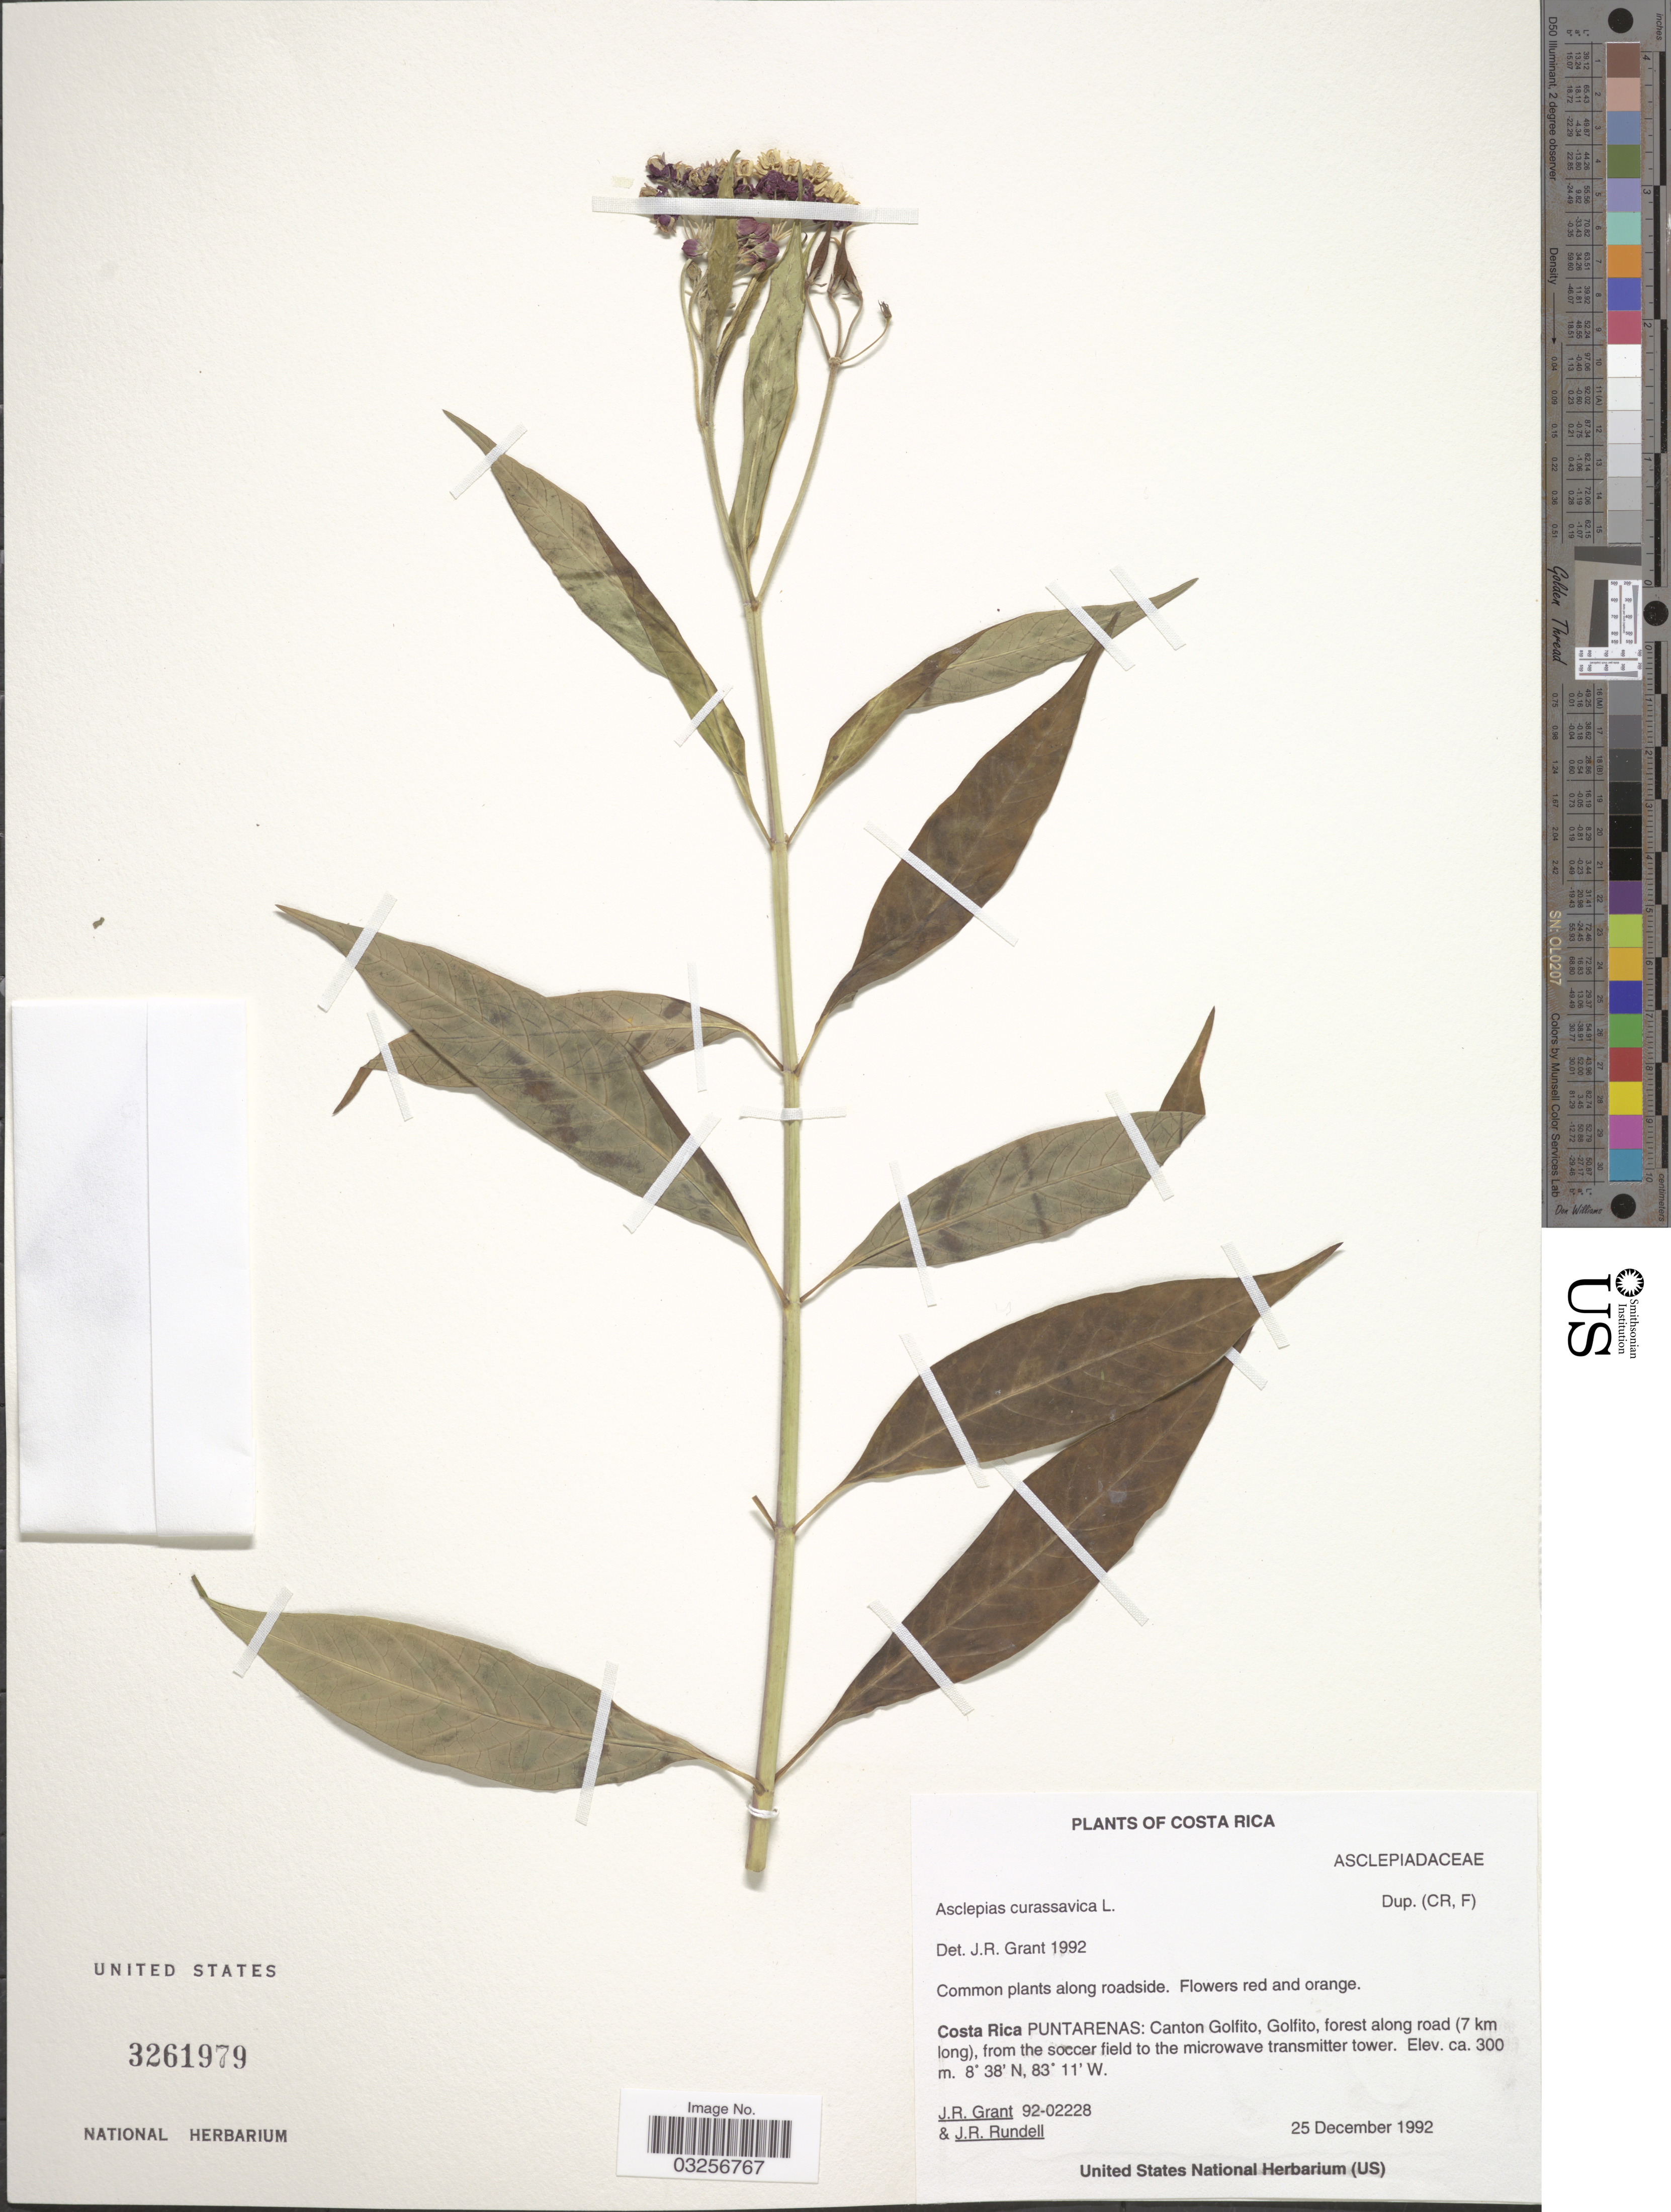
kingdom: Plantae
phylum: Tracheophyta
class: Magnoliopsida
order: Gentianales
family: Apocynaceae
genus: Asclepias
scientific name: Asclepias curassavica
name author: L.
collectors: J. Grant & J. R. Rundell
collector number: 92-02228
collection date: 1992-12-25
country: Costa Rica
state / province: Puntarenas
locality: Canton Golfito, Golfito, forest along road (7 km long), from the soccer field to the microwave transmitter tower.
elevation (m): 300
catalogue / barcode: US 3261979